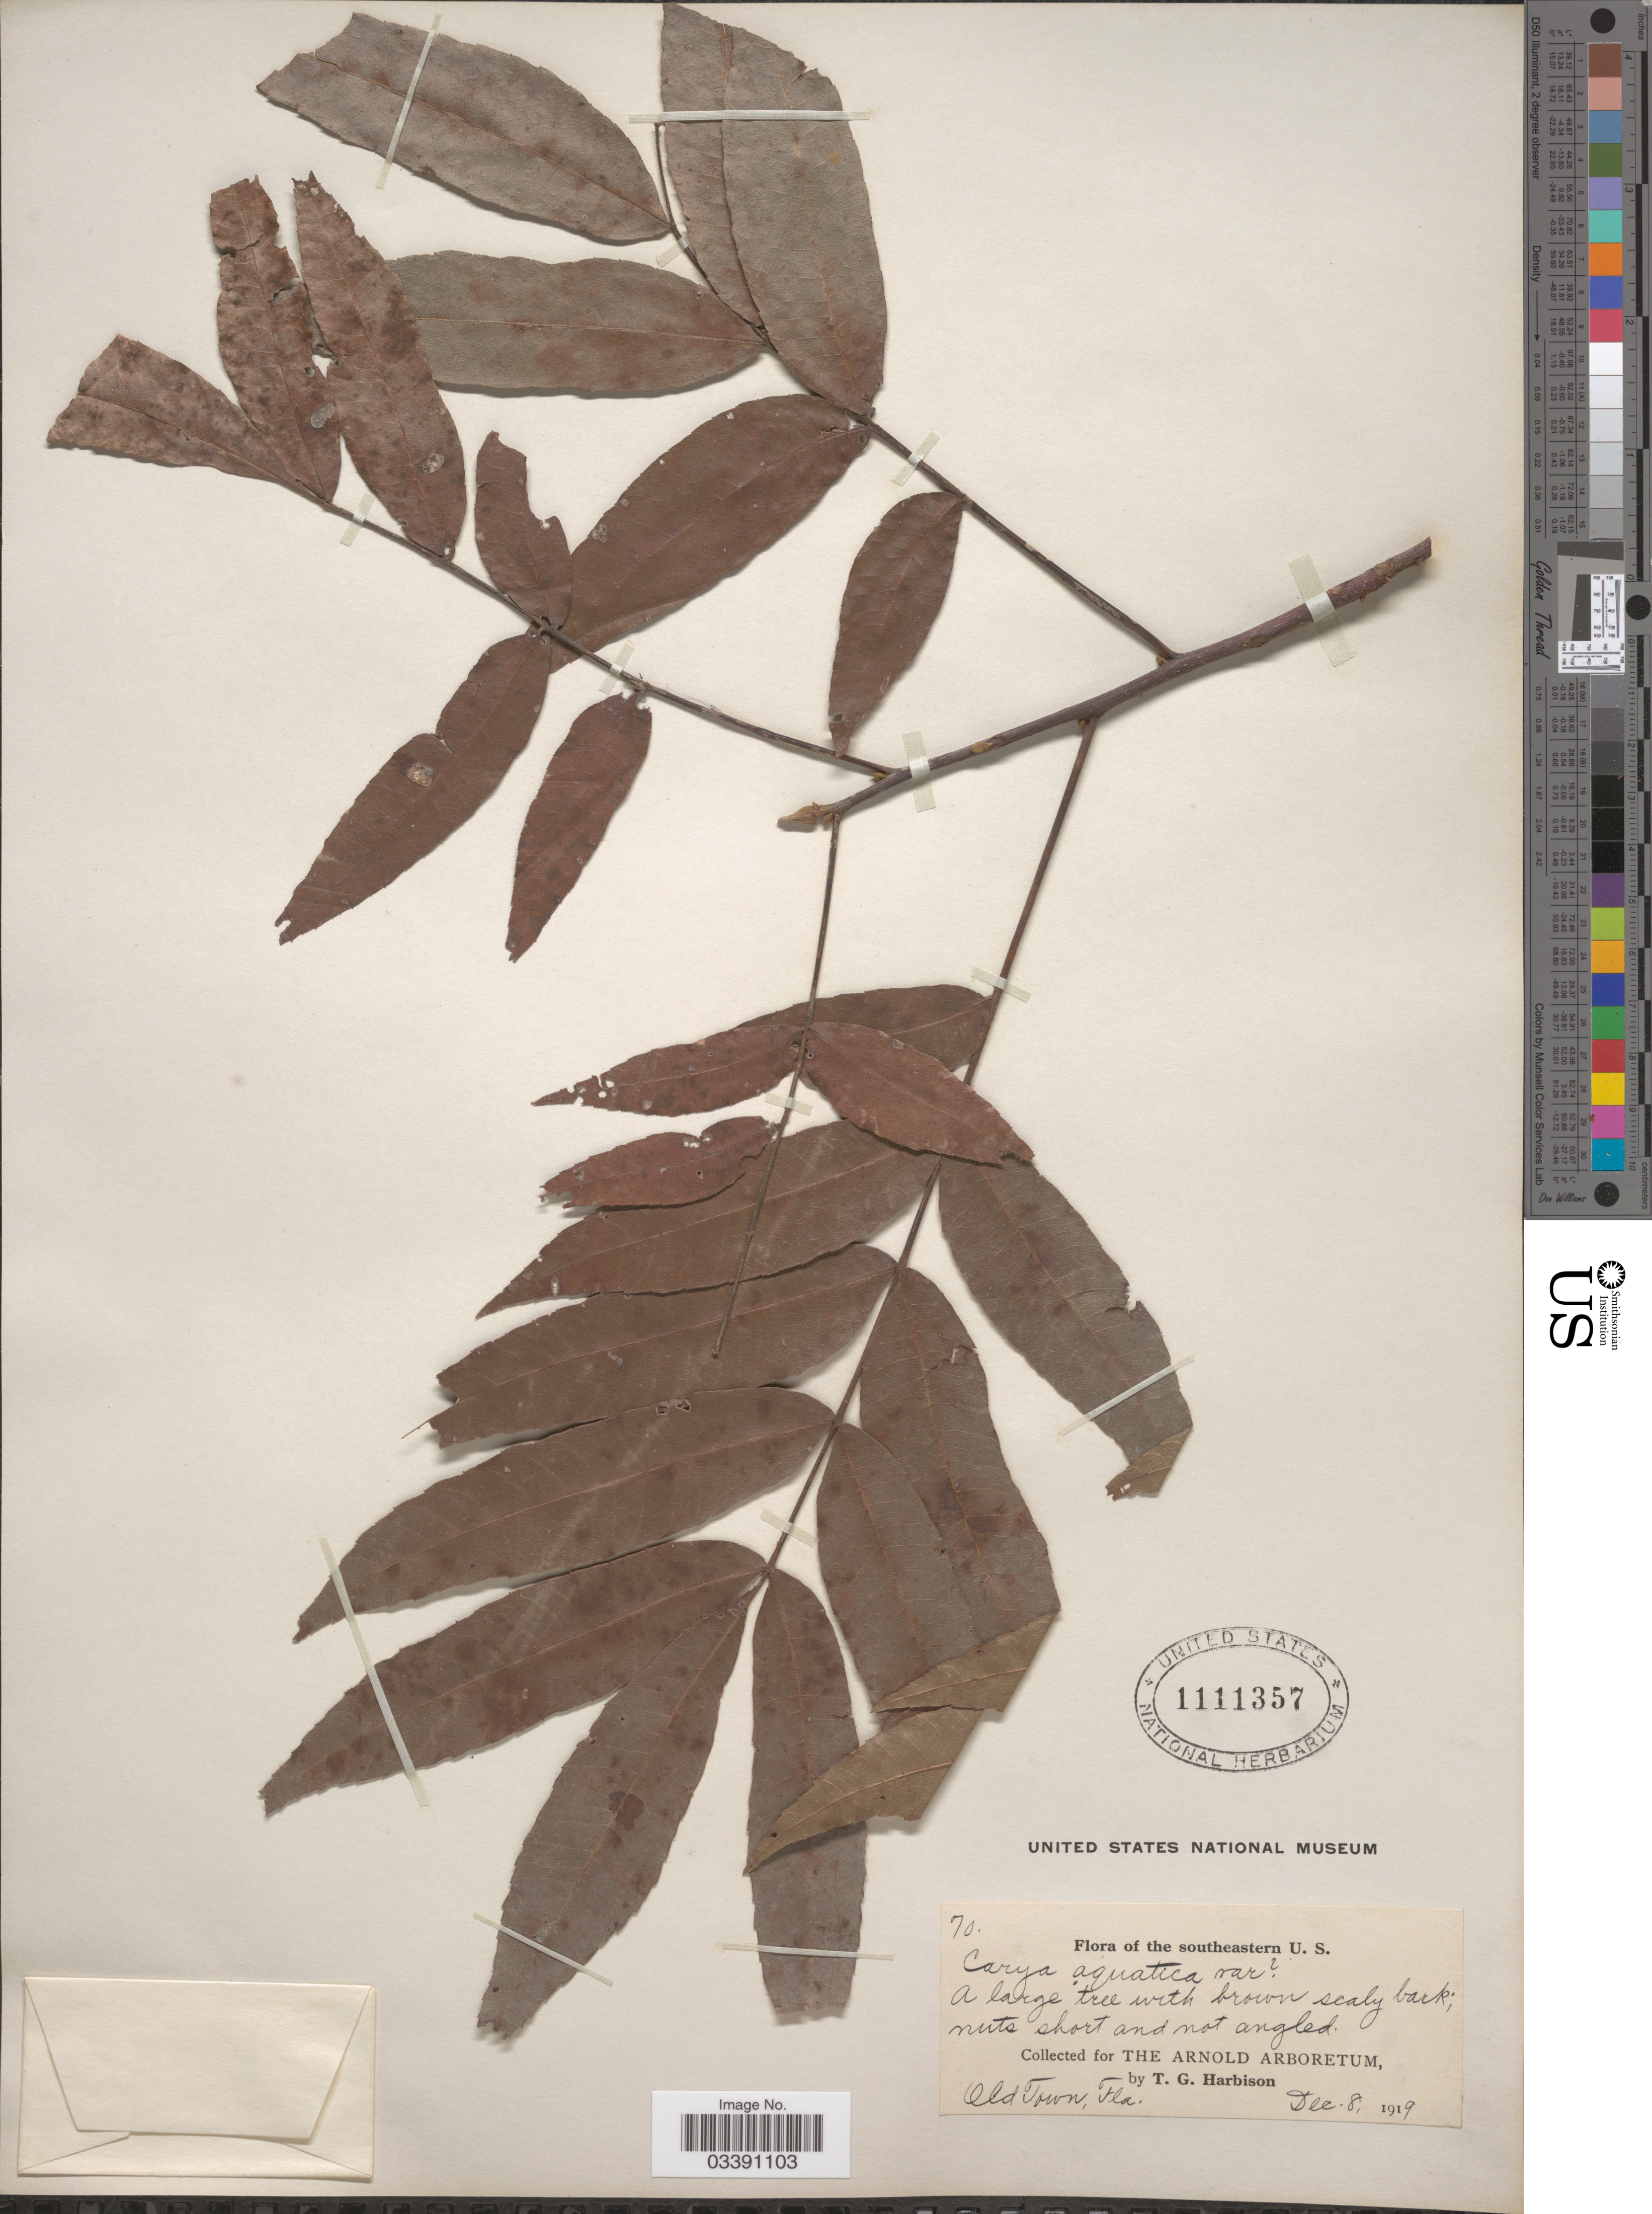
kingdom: Plantae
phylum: Tracheophyta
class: Magnoliopsida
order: Fagales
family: Juglandaceae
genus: Carya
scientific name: Carya aquatica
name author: (F. Michx.) Nutt.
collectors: T. Harbison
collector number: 70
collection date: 1919-12-08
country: United States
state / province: Florida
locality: Old Town.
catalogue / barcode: US 1111357